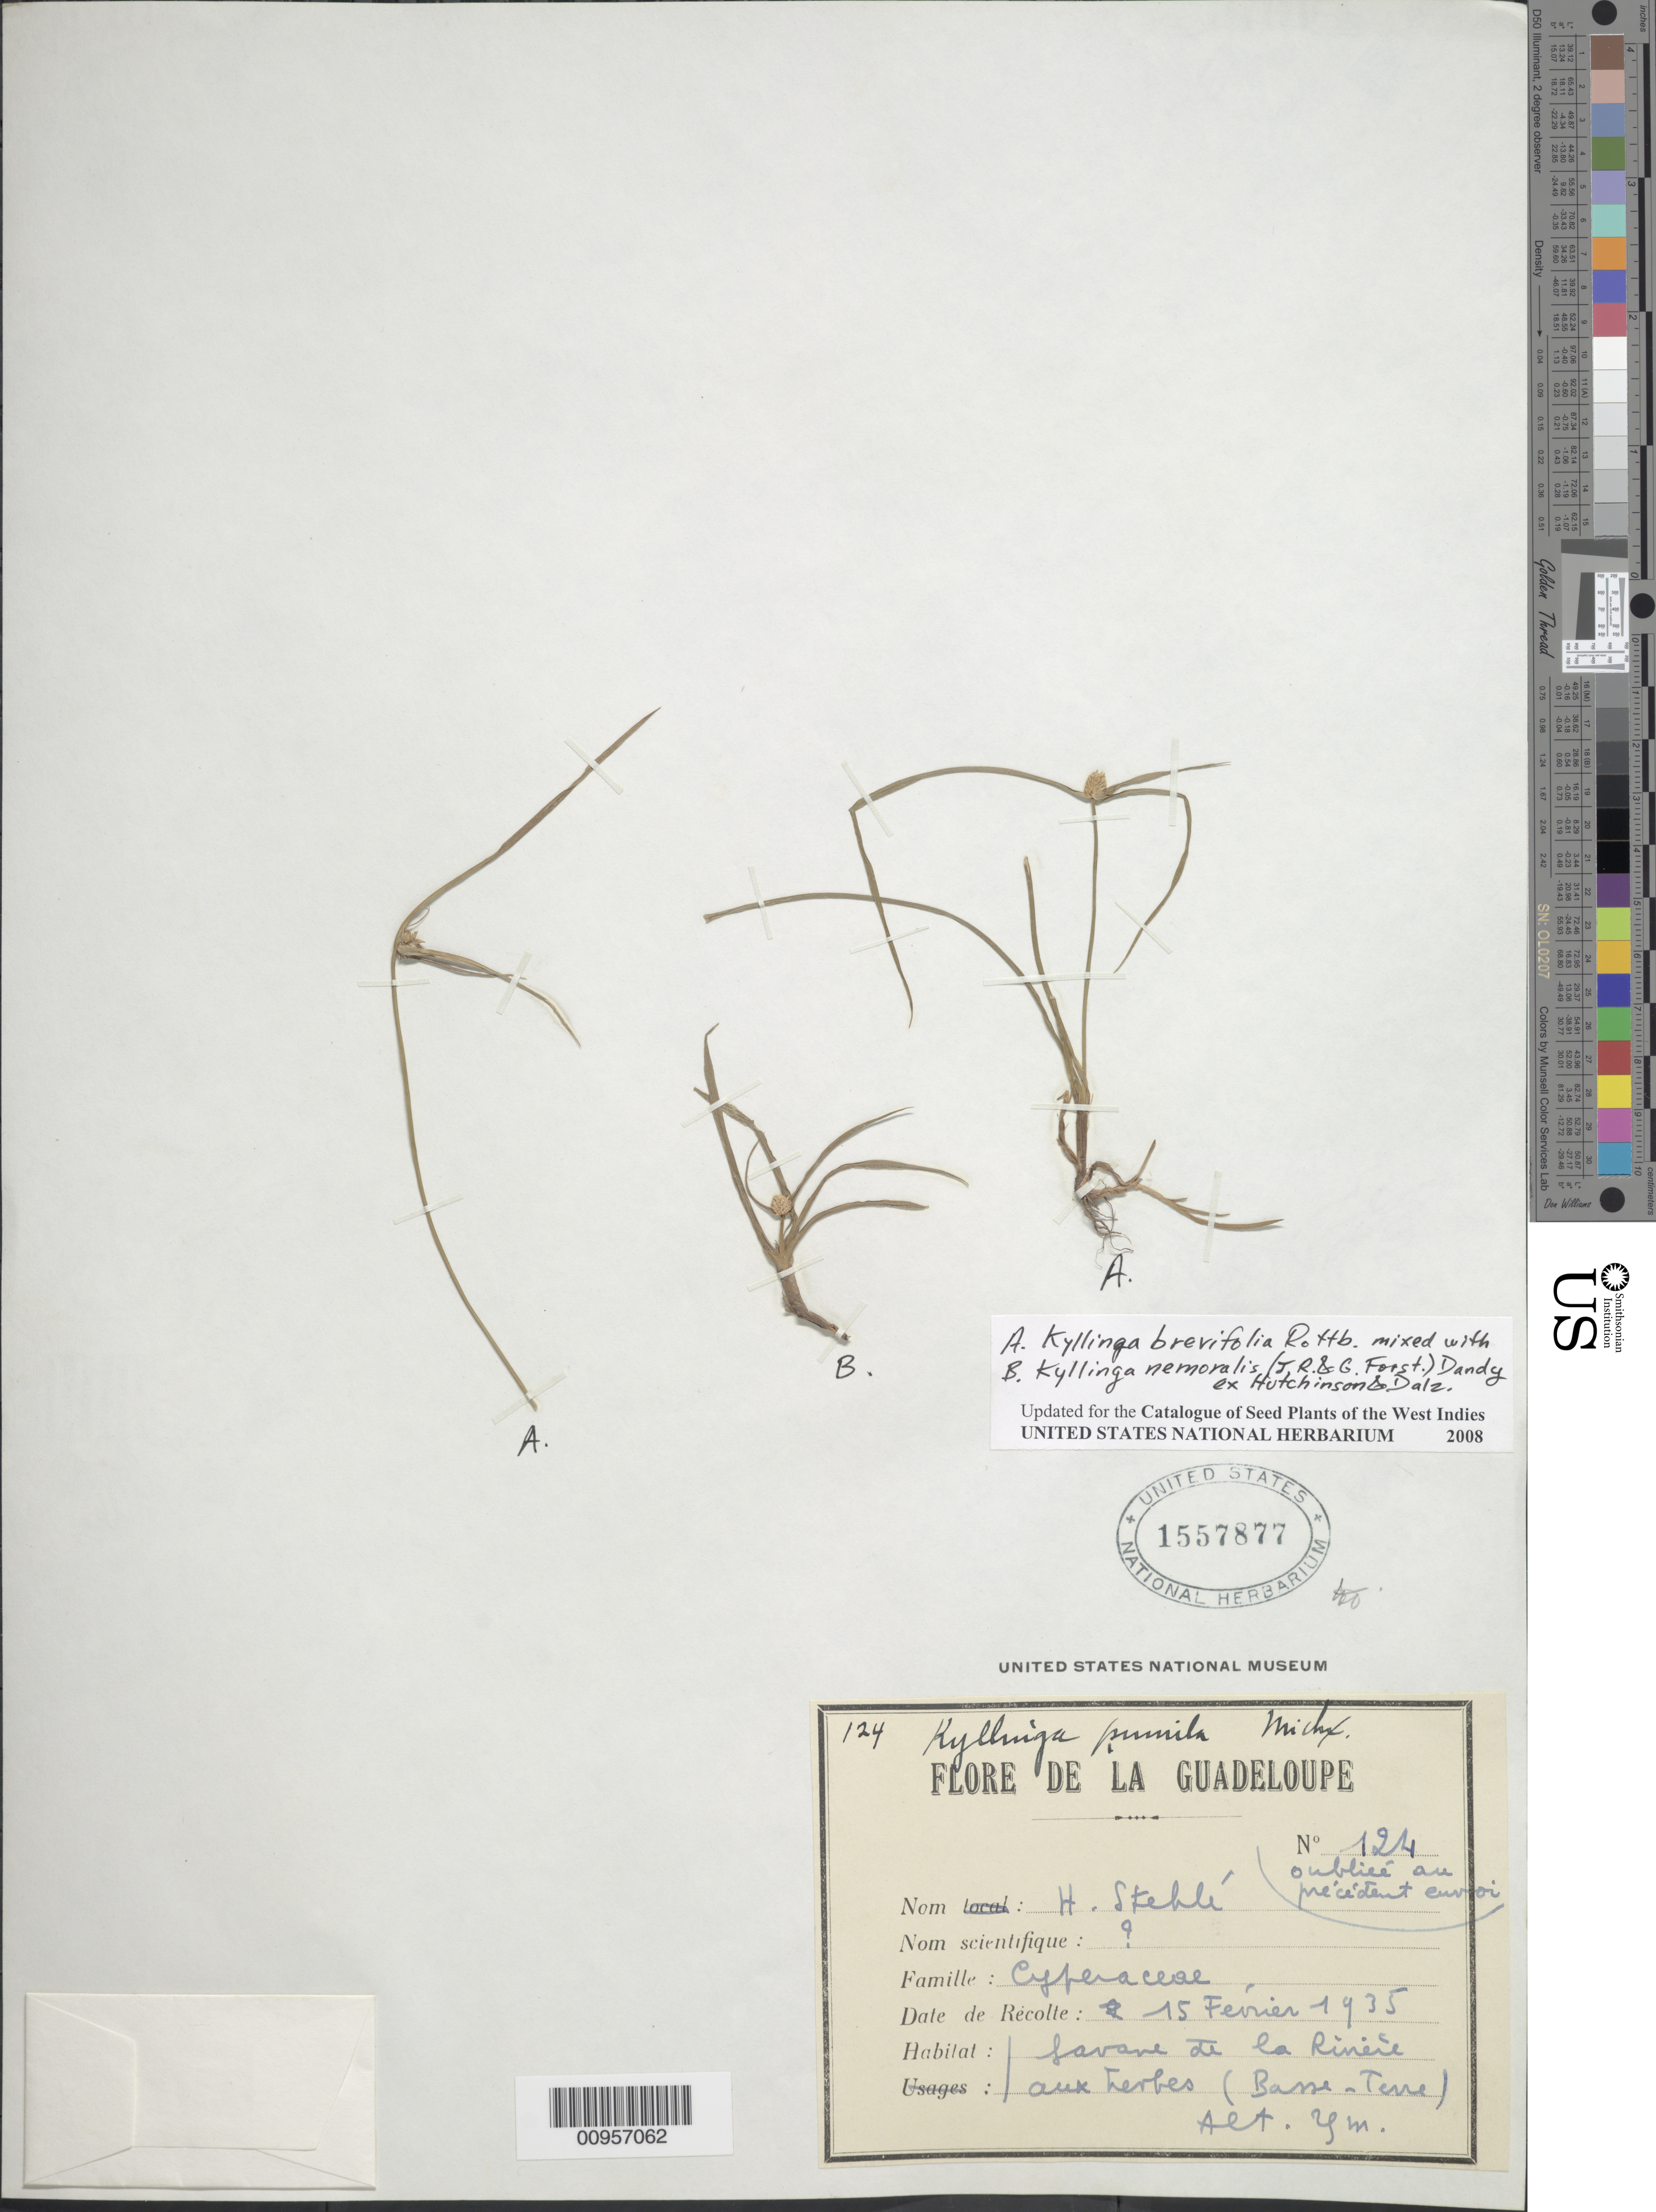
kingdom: Plantae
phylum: Tracheophyta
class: Liliopsida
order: Poales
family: Cyperaceae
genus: Cyperus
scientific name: Cyperus brevifolius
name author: (Rottb.) Hassk.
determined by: Strong, Mark T., (BOT), Smithsonian Institution - National Museum of Natural History (UNITED STATES)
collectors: H. Stehlé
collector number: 124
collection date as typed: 15 Feb 1935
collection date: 1935-02-15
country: Guadeloupe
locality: Savane de la Rivière aux herbes (Basse Terre)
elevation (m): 25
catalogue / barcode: US 1557877